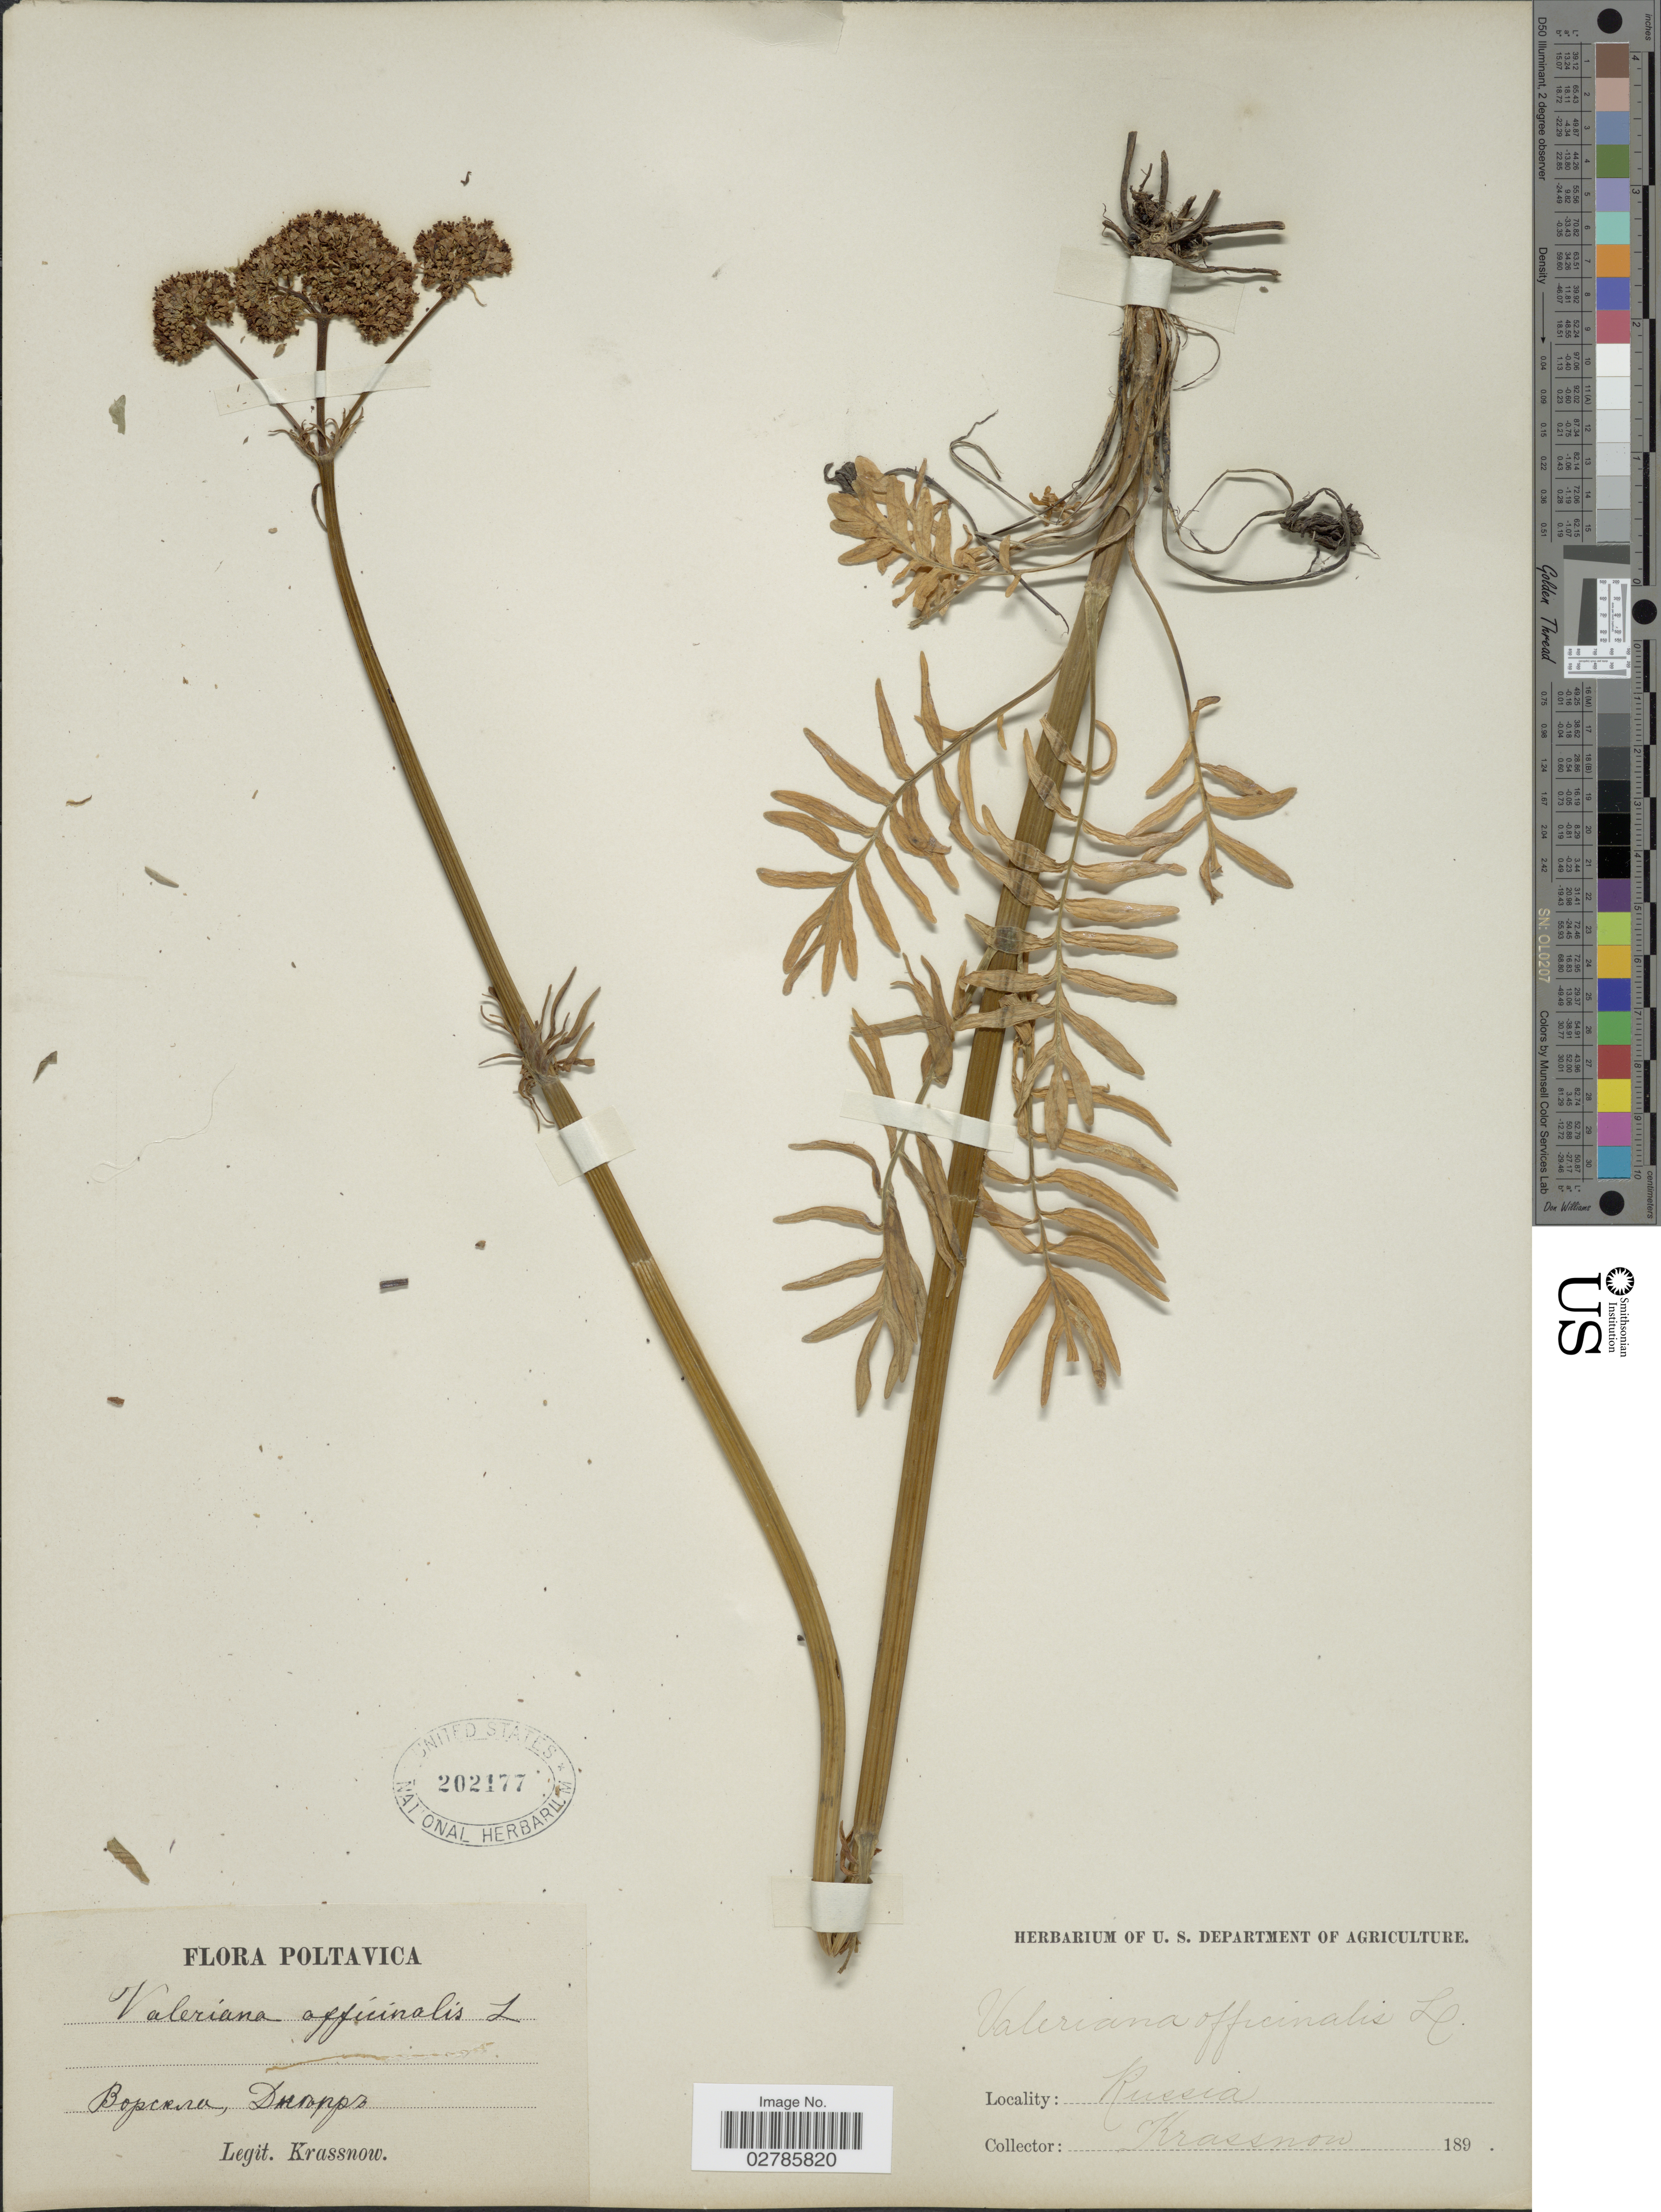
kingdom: Plantae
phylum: Tracheophyta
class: Magnoliopsida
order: Dipsacales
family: Caprifoliaceae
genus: Valeriana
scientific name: Valeriana officinalis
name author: L.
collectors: -. Krassnow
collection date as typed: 189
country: Ukraine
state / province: Poltava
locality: Poltavica.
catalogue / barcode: US 202177